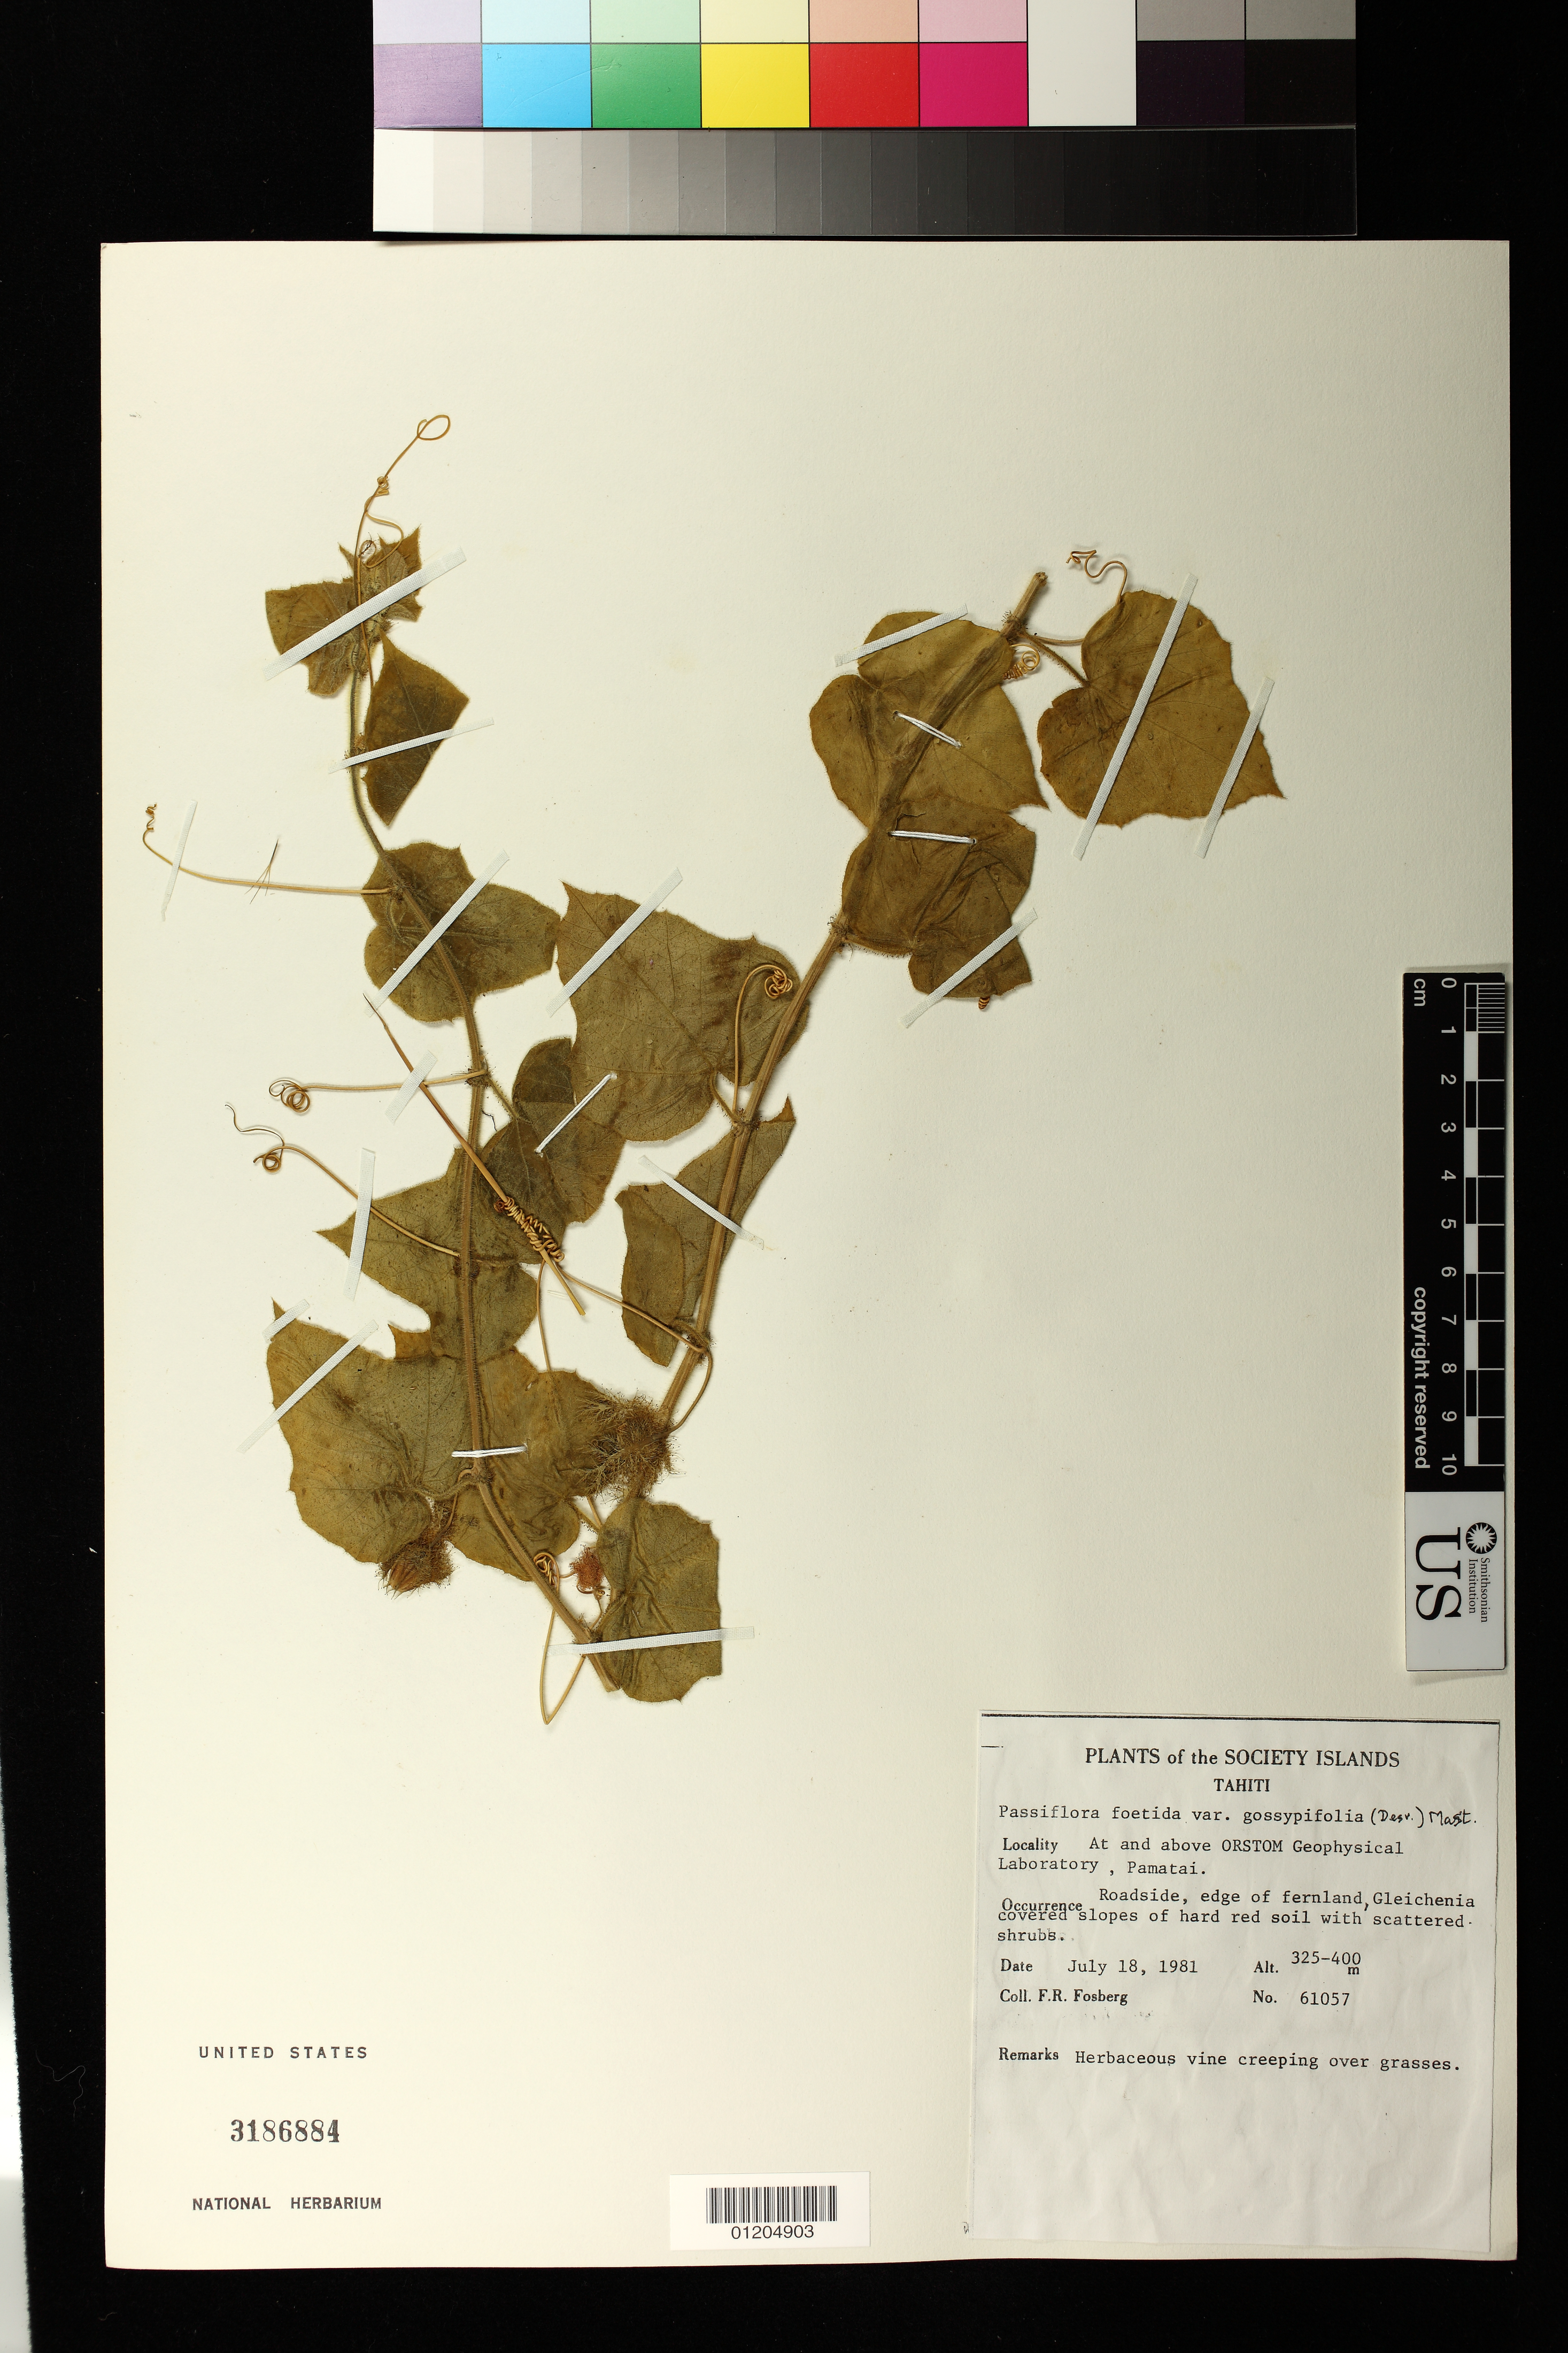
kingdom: Plantae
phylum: Tracheophyta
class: Magnoliopsida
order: Malpighiales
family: Passifloraceae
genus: Passiflora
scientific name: Passiflora foetida var. gossypiifolia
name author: (Desv.) Mast.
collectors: F. R. Fosberg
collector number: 61057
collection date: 1981-07-18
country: French Polynesia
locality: Tahiti. At and above ORSTOM Geophysical Laboratory, Pamatai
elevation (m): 325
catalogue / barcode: US 3186884